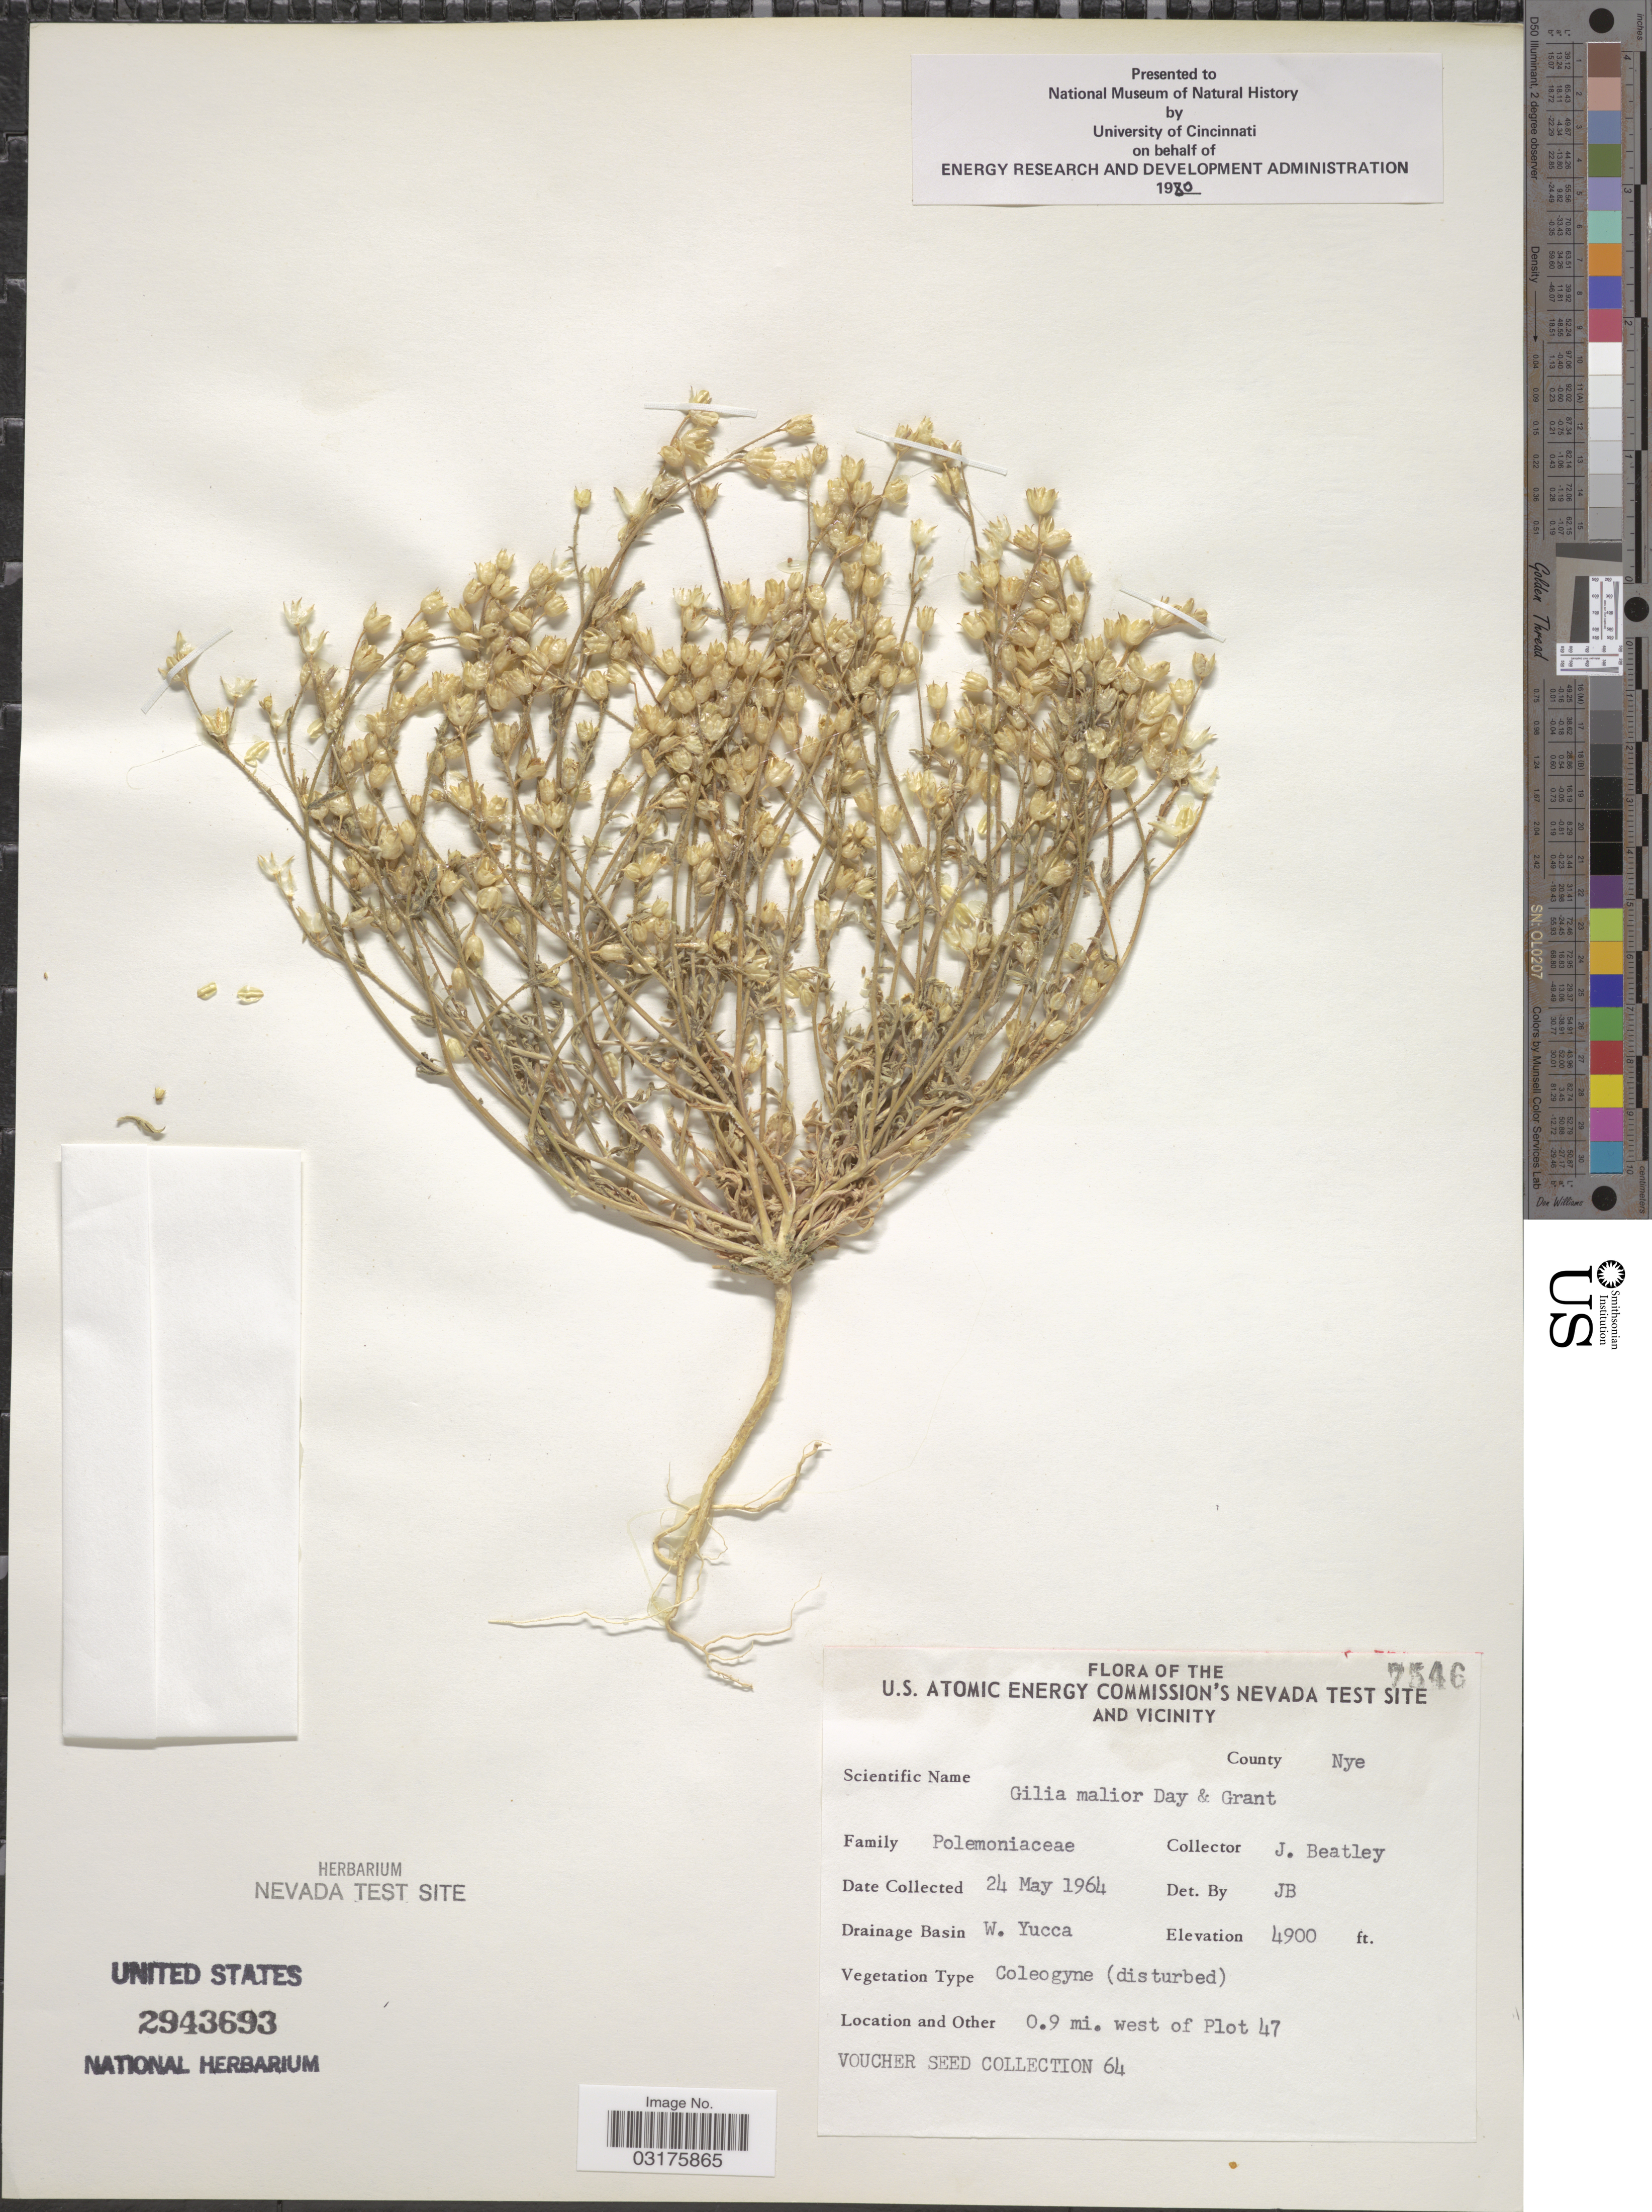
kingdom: Plantae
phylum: Tracheophyta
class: Magnoliopsida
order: Ericales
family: Polemoniaceae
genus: Gilia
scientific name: Gilia malior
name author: Day & V.E. Grant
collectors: J. C. Beatley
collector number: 7546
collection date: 1964-05-24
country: United States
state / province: Nevada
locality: The U.S. Atomic Energy Commission's Nevada Test Site and Vicinity. County Nye. Drainage Basin W. Yucca. 0.9 mi. west of Plot 47.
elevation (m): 1494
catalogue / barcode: US 2943693